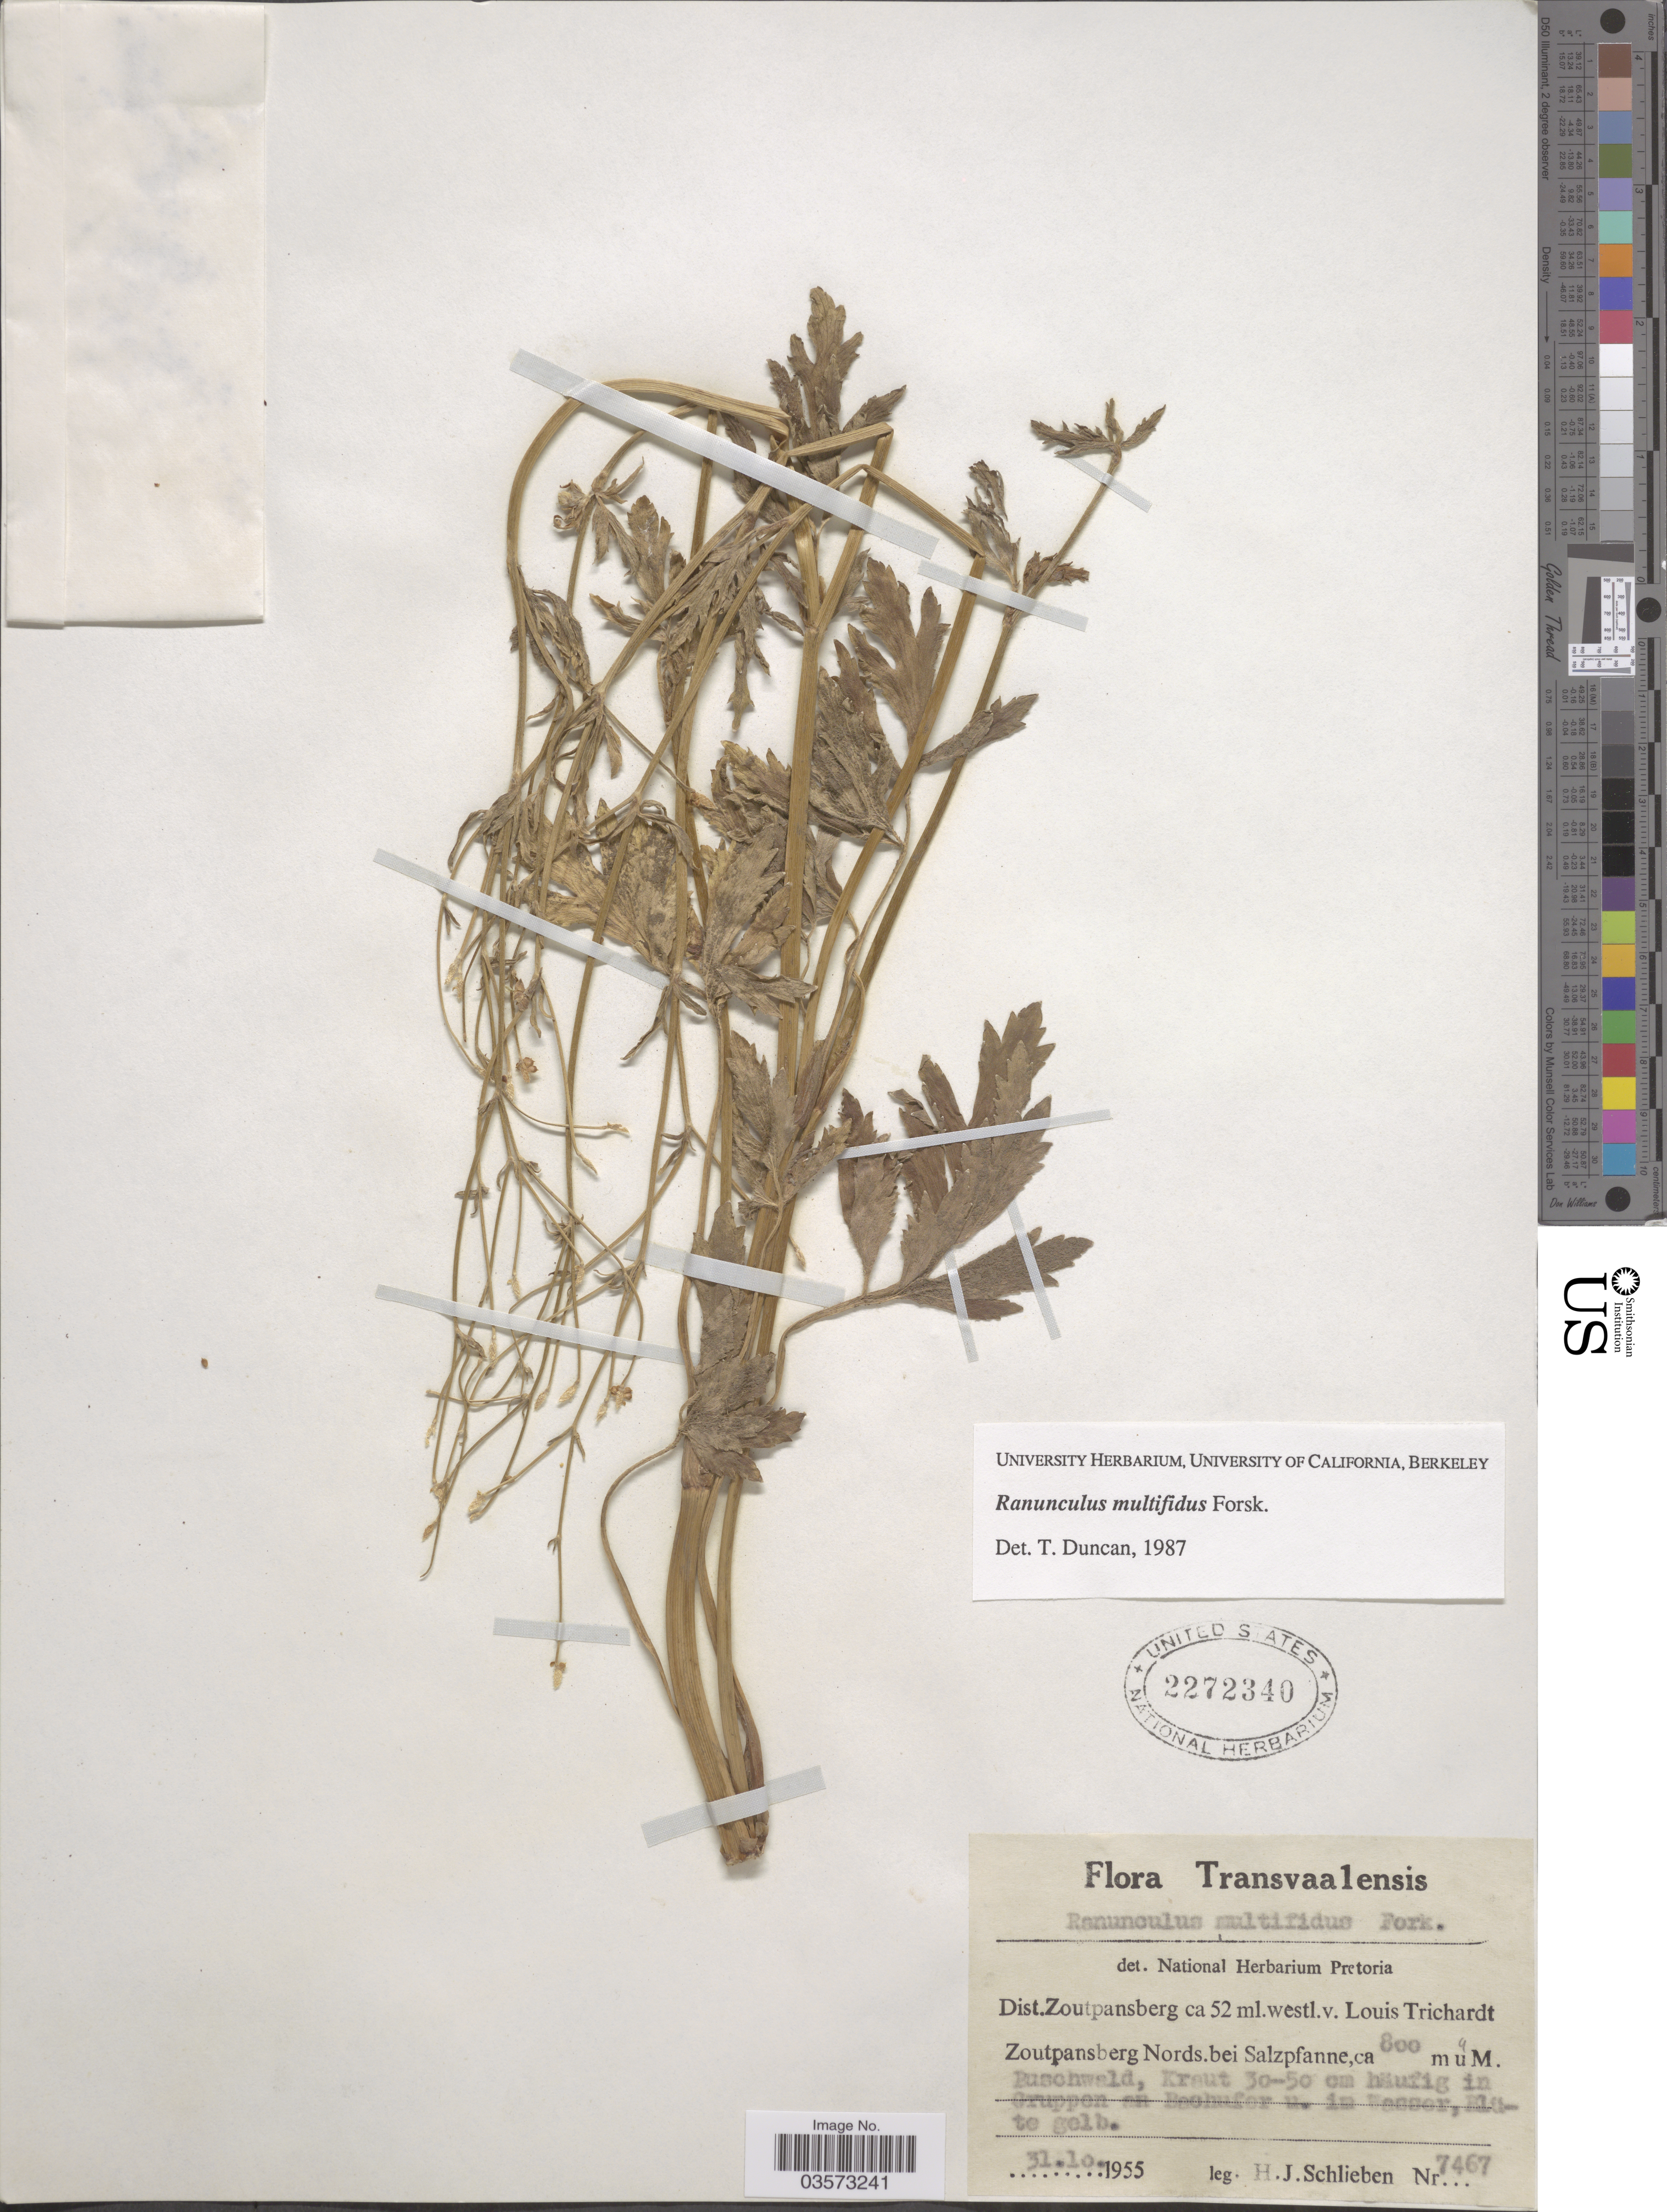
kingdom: Plantae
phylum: Tracheophyta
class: Magnoliopsida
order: Ranunculales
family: Ranunculaceae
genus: Ranunculus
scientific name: Ranunculus multifidus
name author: Forssk.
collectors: H. J. Schlieben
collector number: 7467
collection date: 1955-10-31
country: South Africa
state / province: Limpopo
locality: Transvaalensis. Dist.Zoutpansberg ca 52 ml.westl.v.Louis Trichardt Zoutpansberg Nords.bei Salzpfanne.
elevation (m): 800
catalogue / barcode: US 2272340